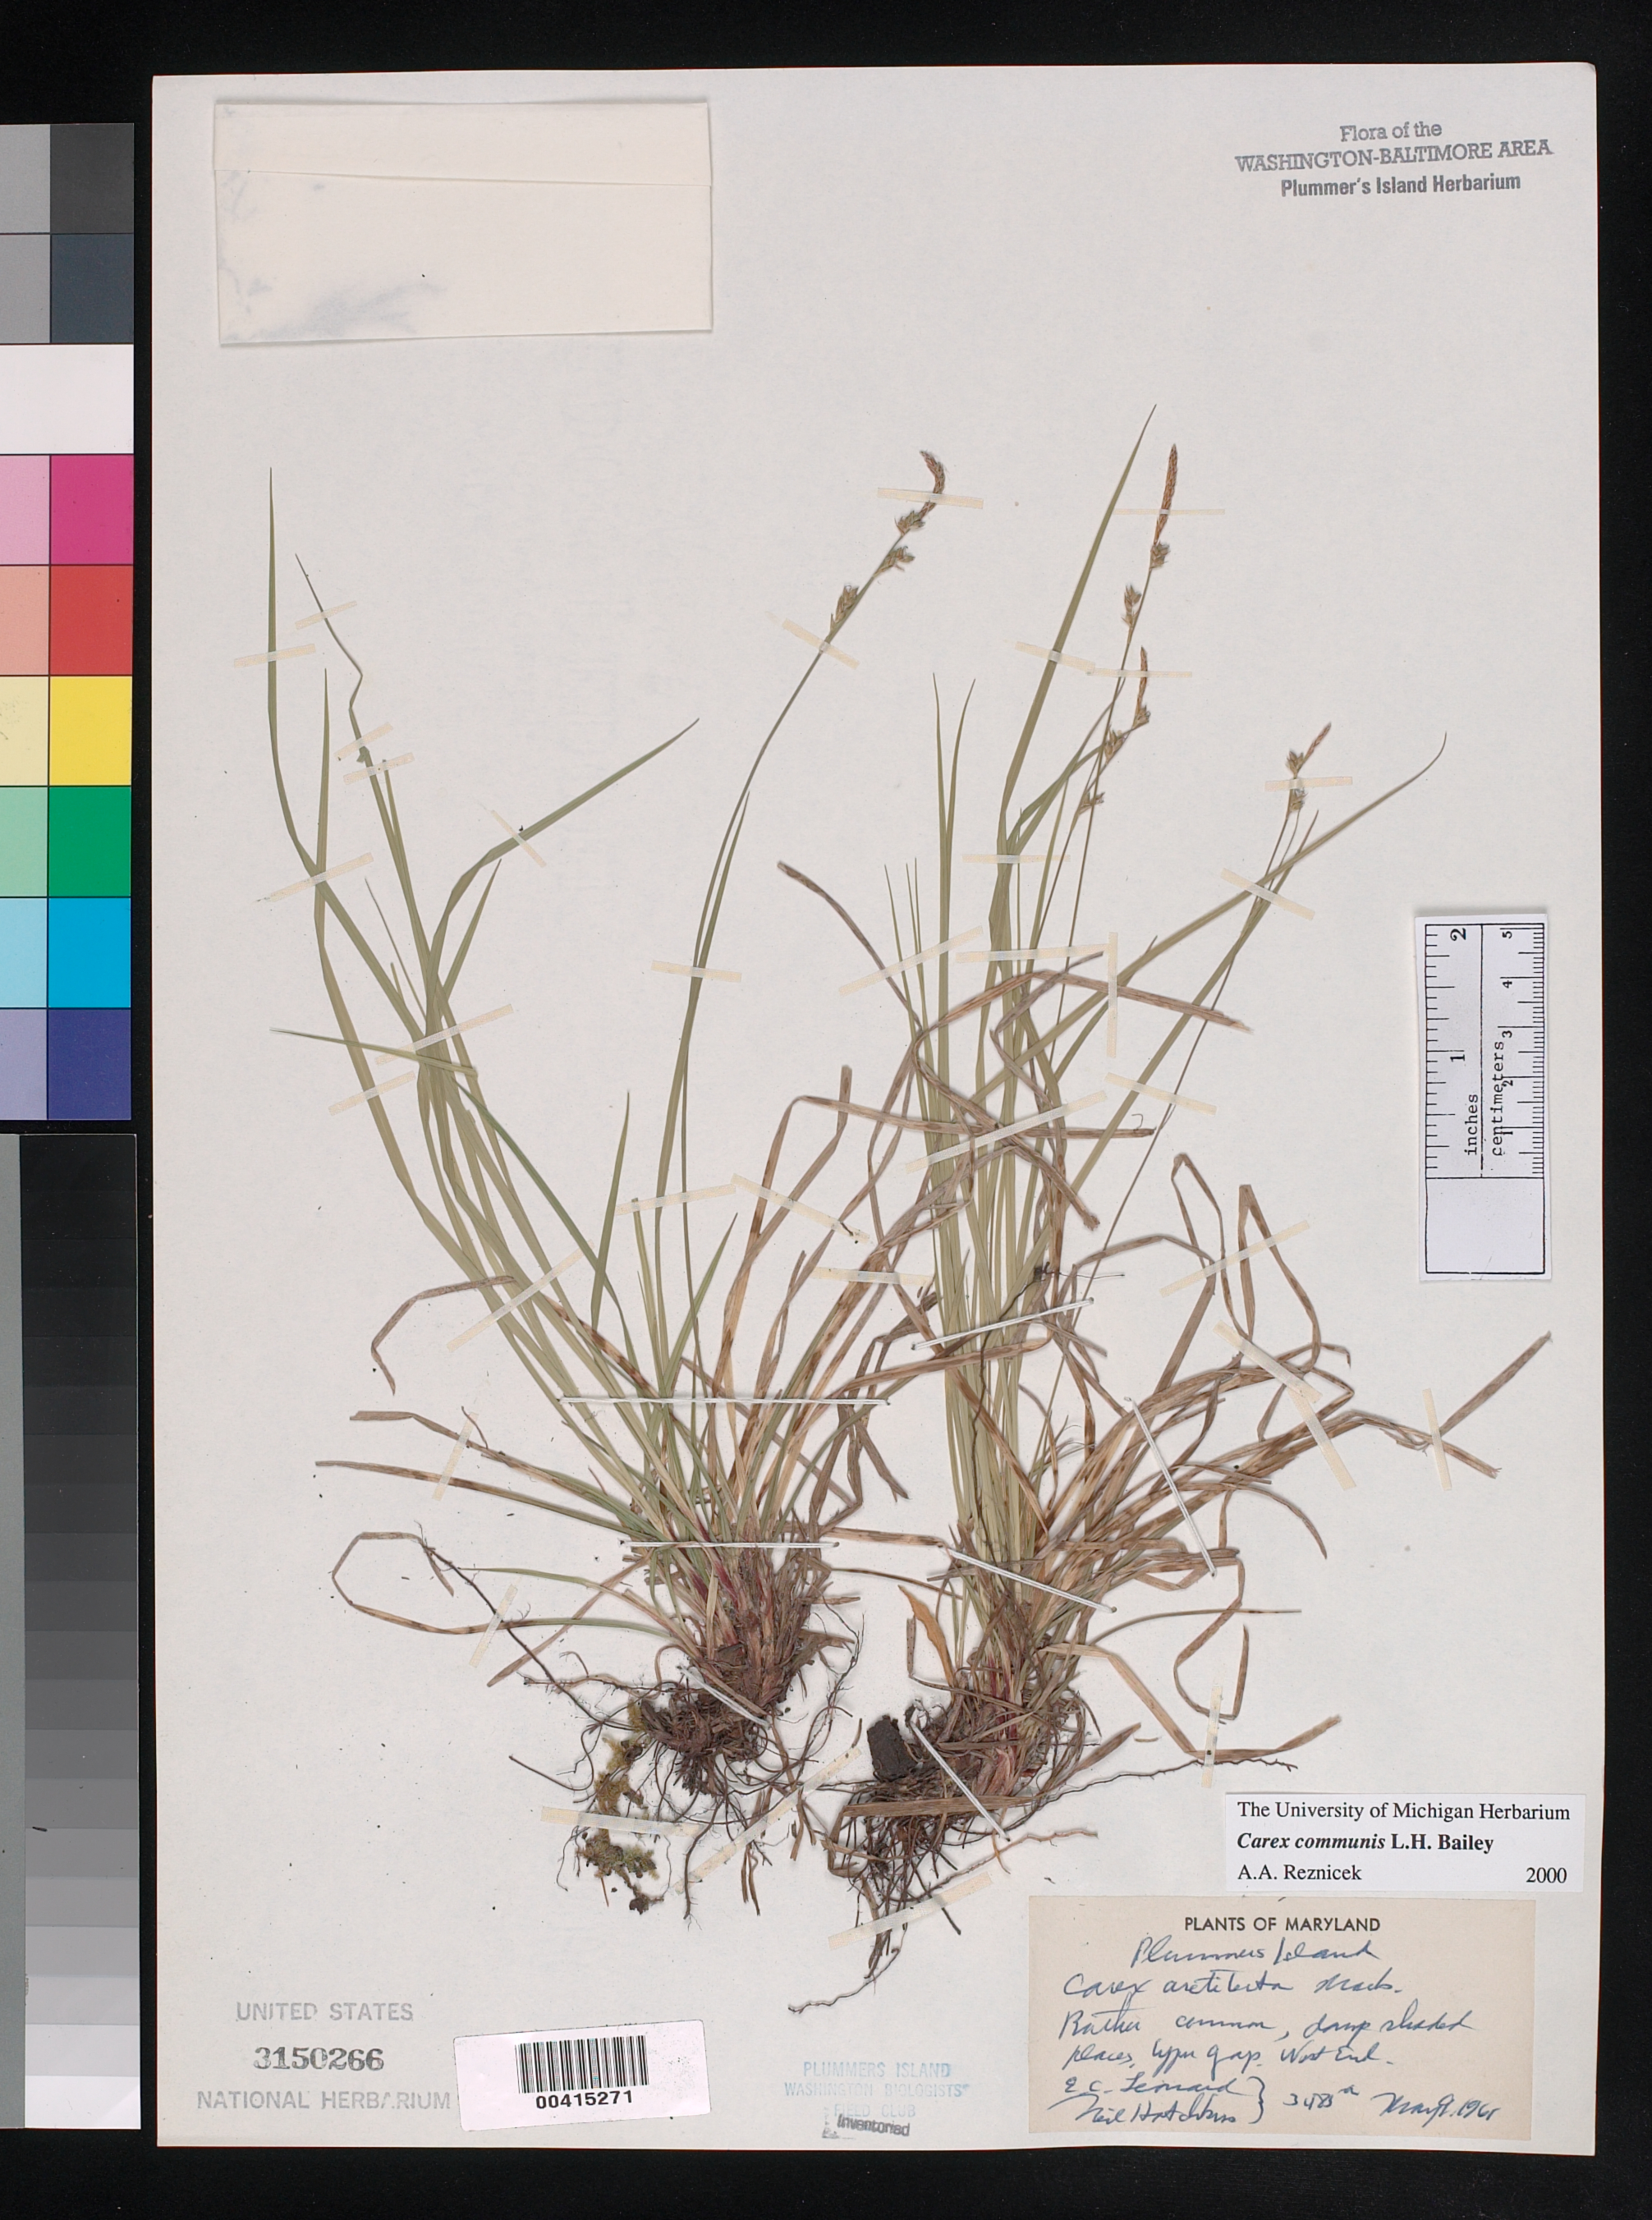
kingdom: Plantae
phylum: Tracheophyta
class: Liliopsida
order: Poales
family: Cyperaceae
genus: Carex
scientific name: Carex communis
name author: L.H. Bailey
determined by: Reznicek, A. A.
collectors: E. C. Leonard & N. Hotchkiss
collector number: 3485A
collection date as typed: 09 May 1961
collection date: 1961-05-09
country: United States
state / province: Maryland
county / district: Montgomery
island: Plummers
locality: Plummer's Island; Upper Gap, west end Plummers Island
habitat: Damp shaded places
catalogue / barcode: US 3150266